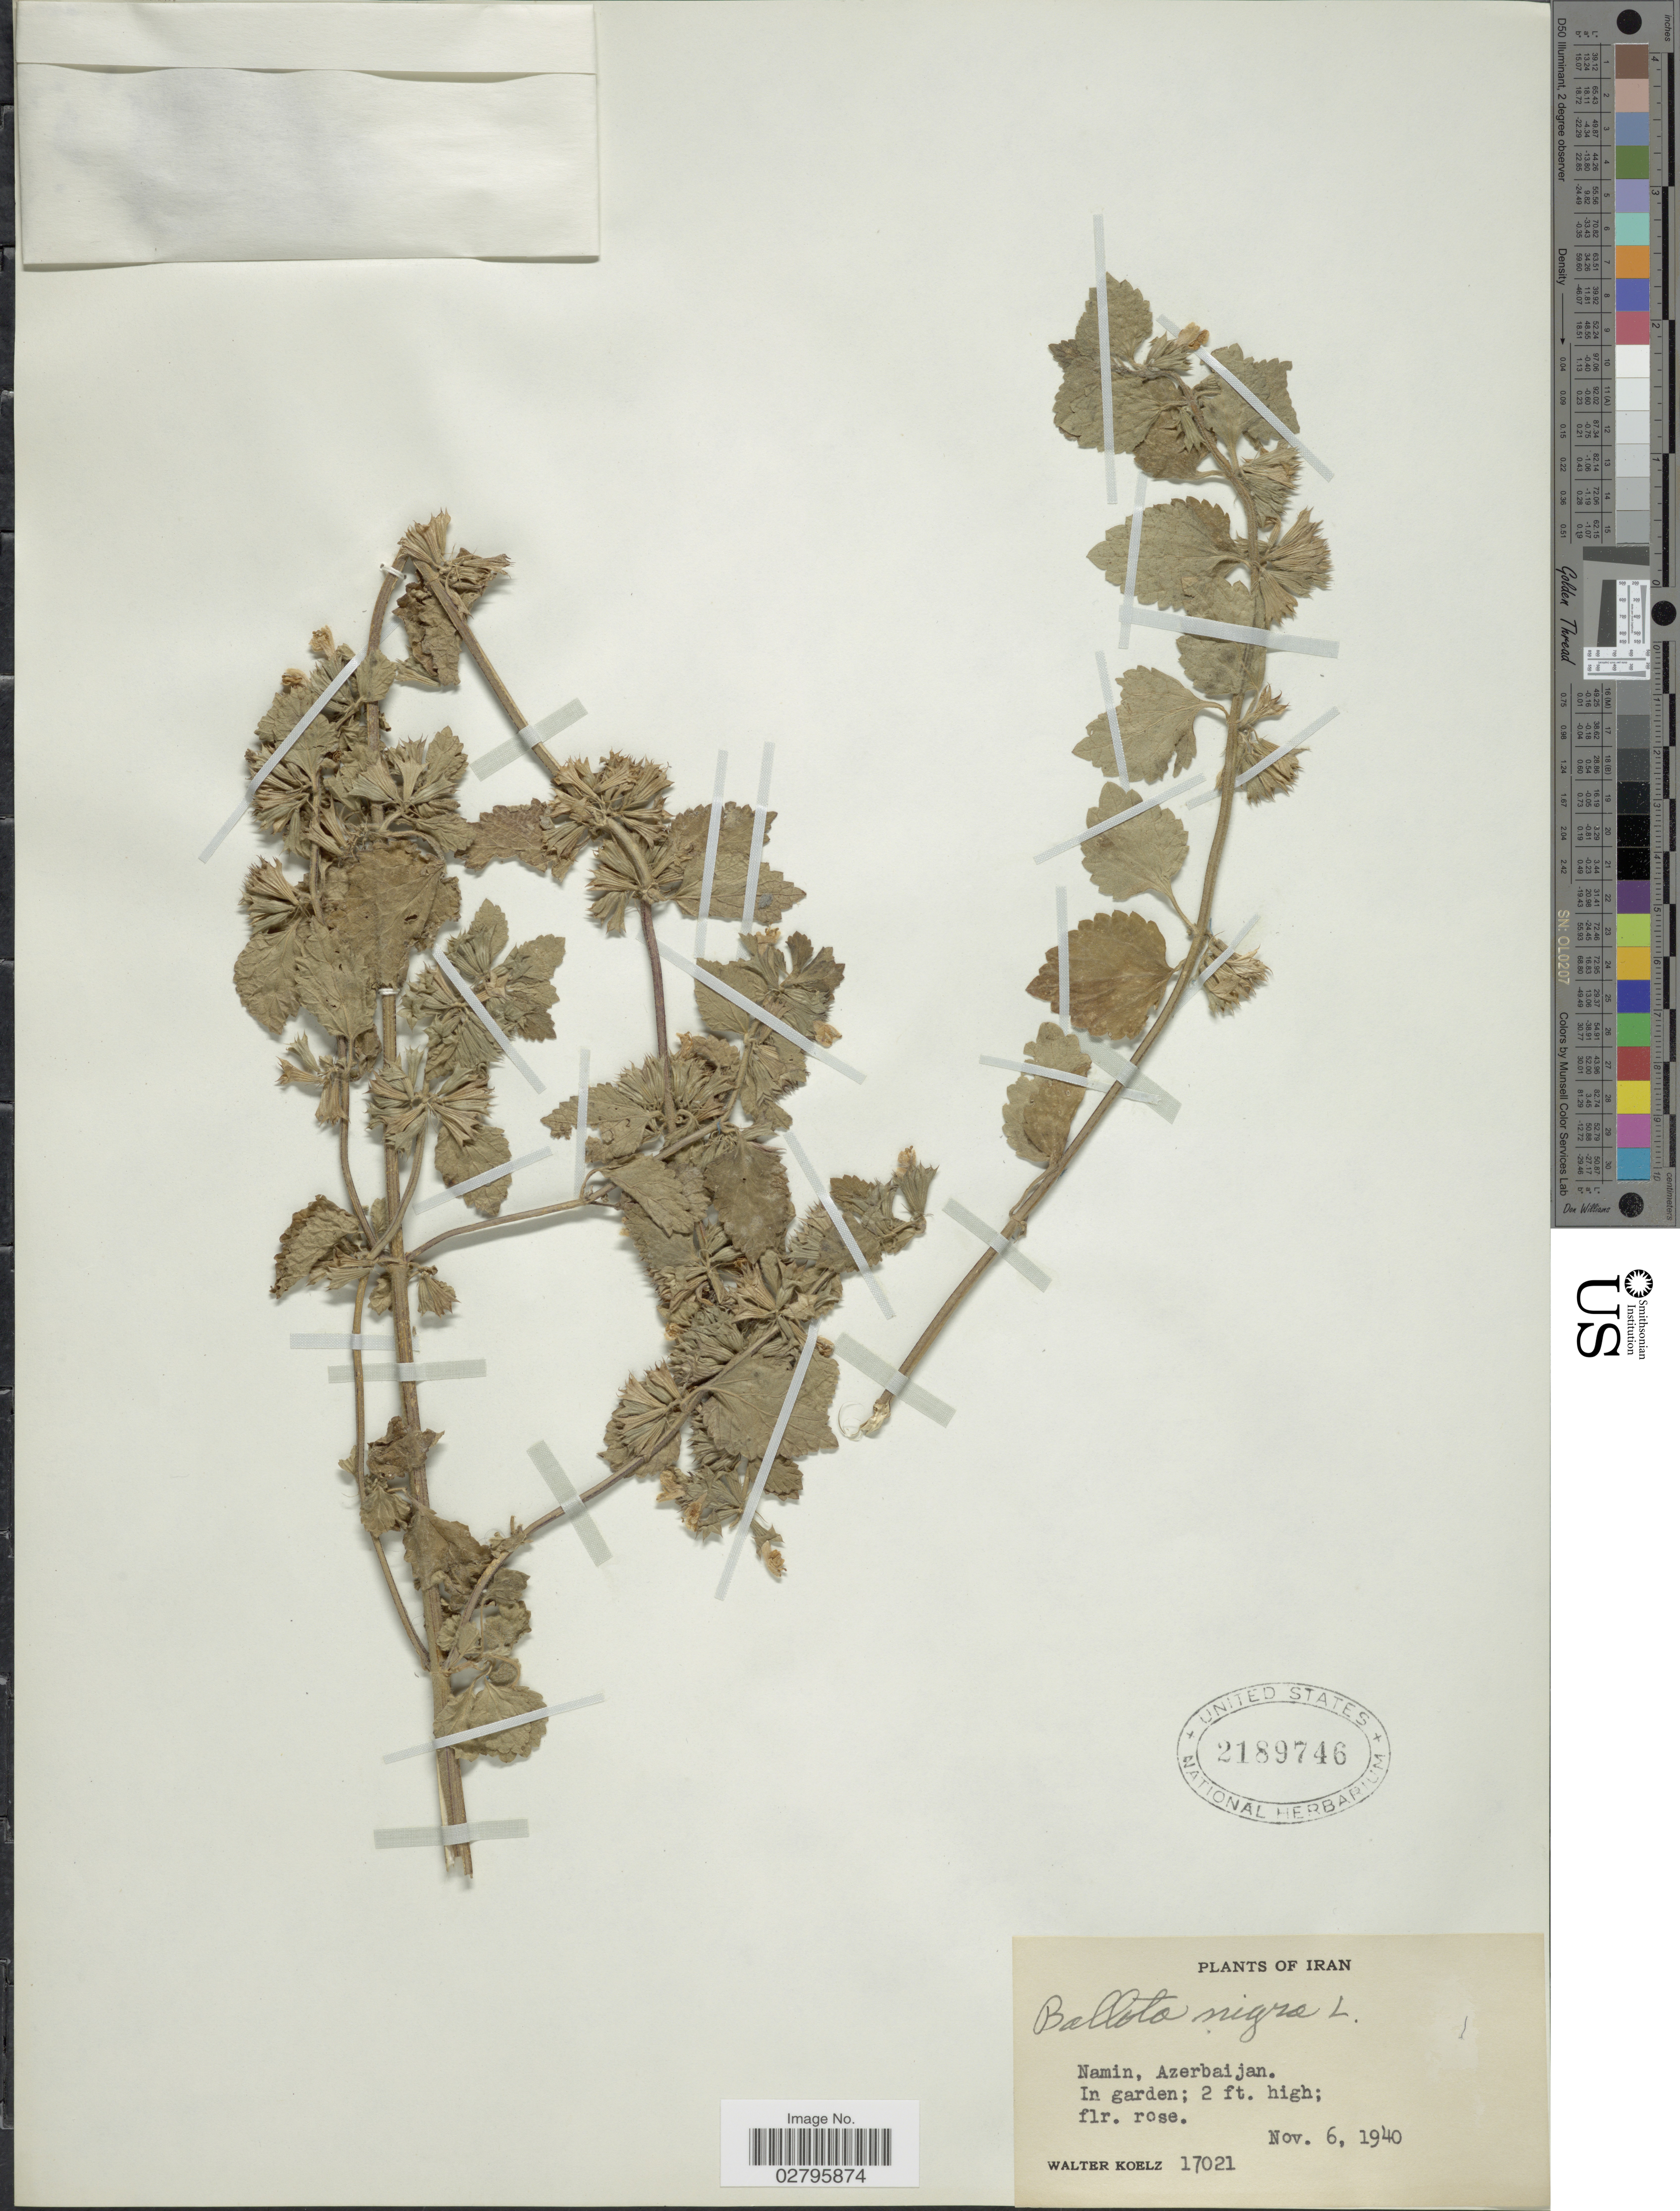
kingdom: Plantae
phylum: Tracheophyta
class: Magnoliopsida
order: Lamiales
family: Lamiaceae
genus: Ballota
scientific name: Ballota nigra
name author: L.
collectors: W. N. Koelz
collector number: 17021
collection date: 1940-11-06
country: Iran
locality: Namin, Azerbaijan. In garden.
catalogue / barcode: US 2189746